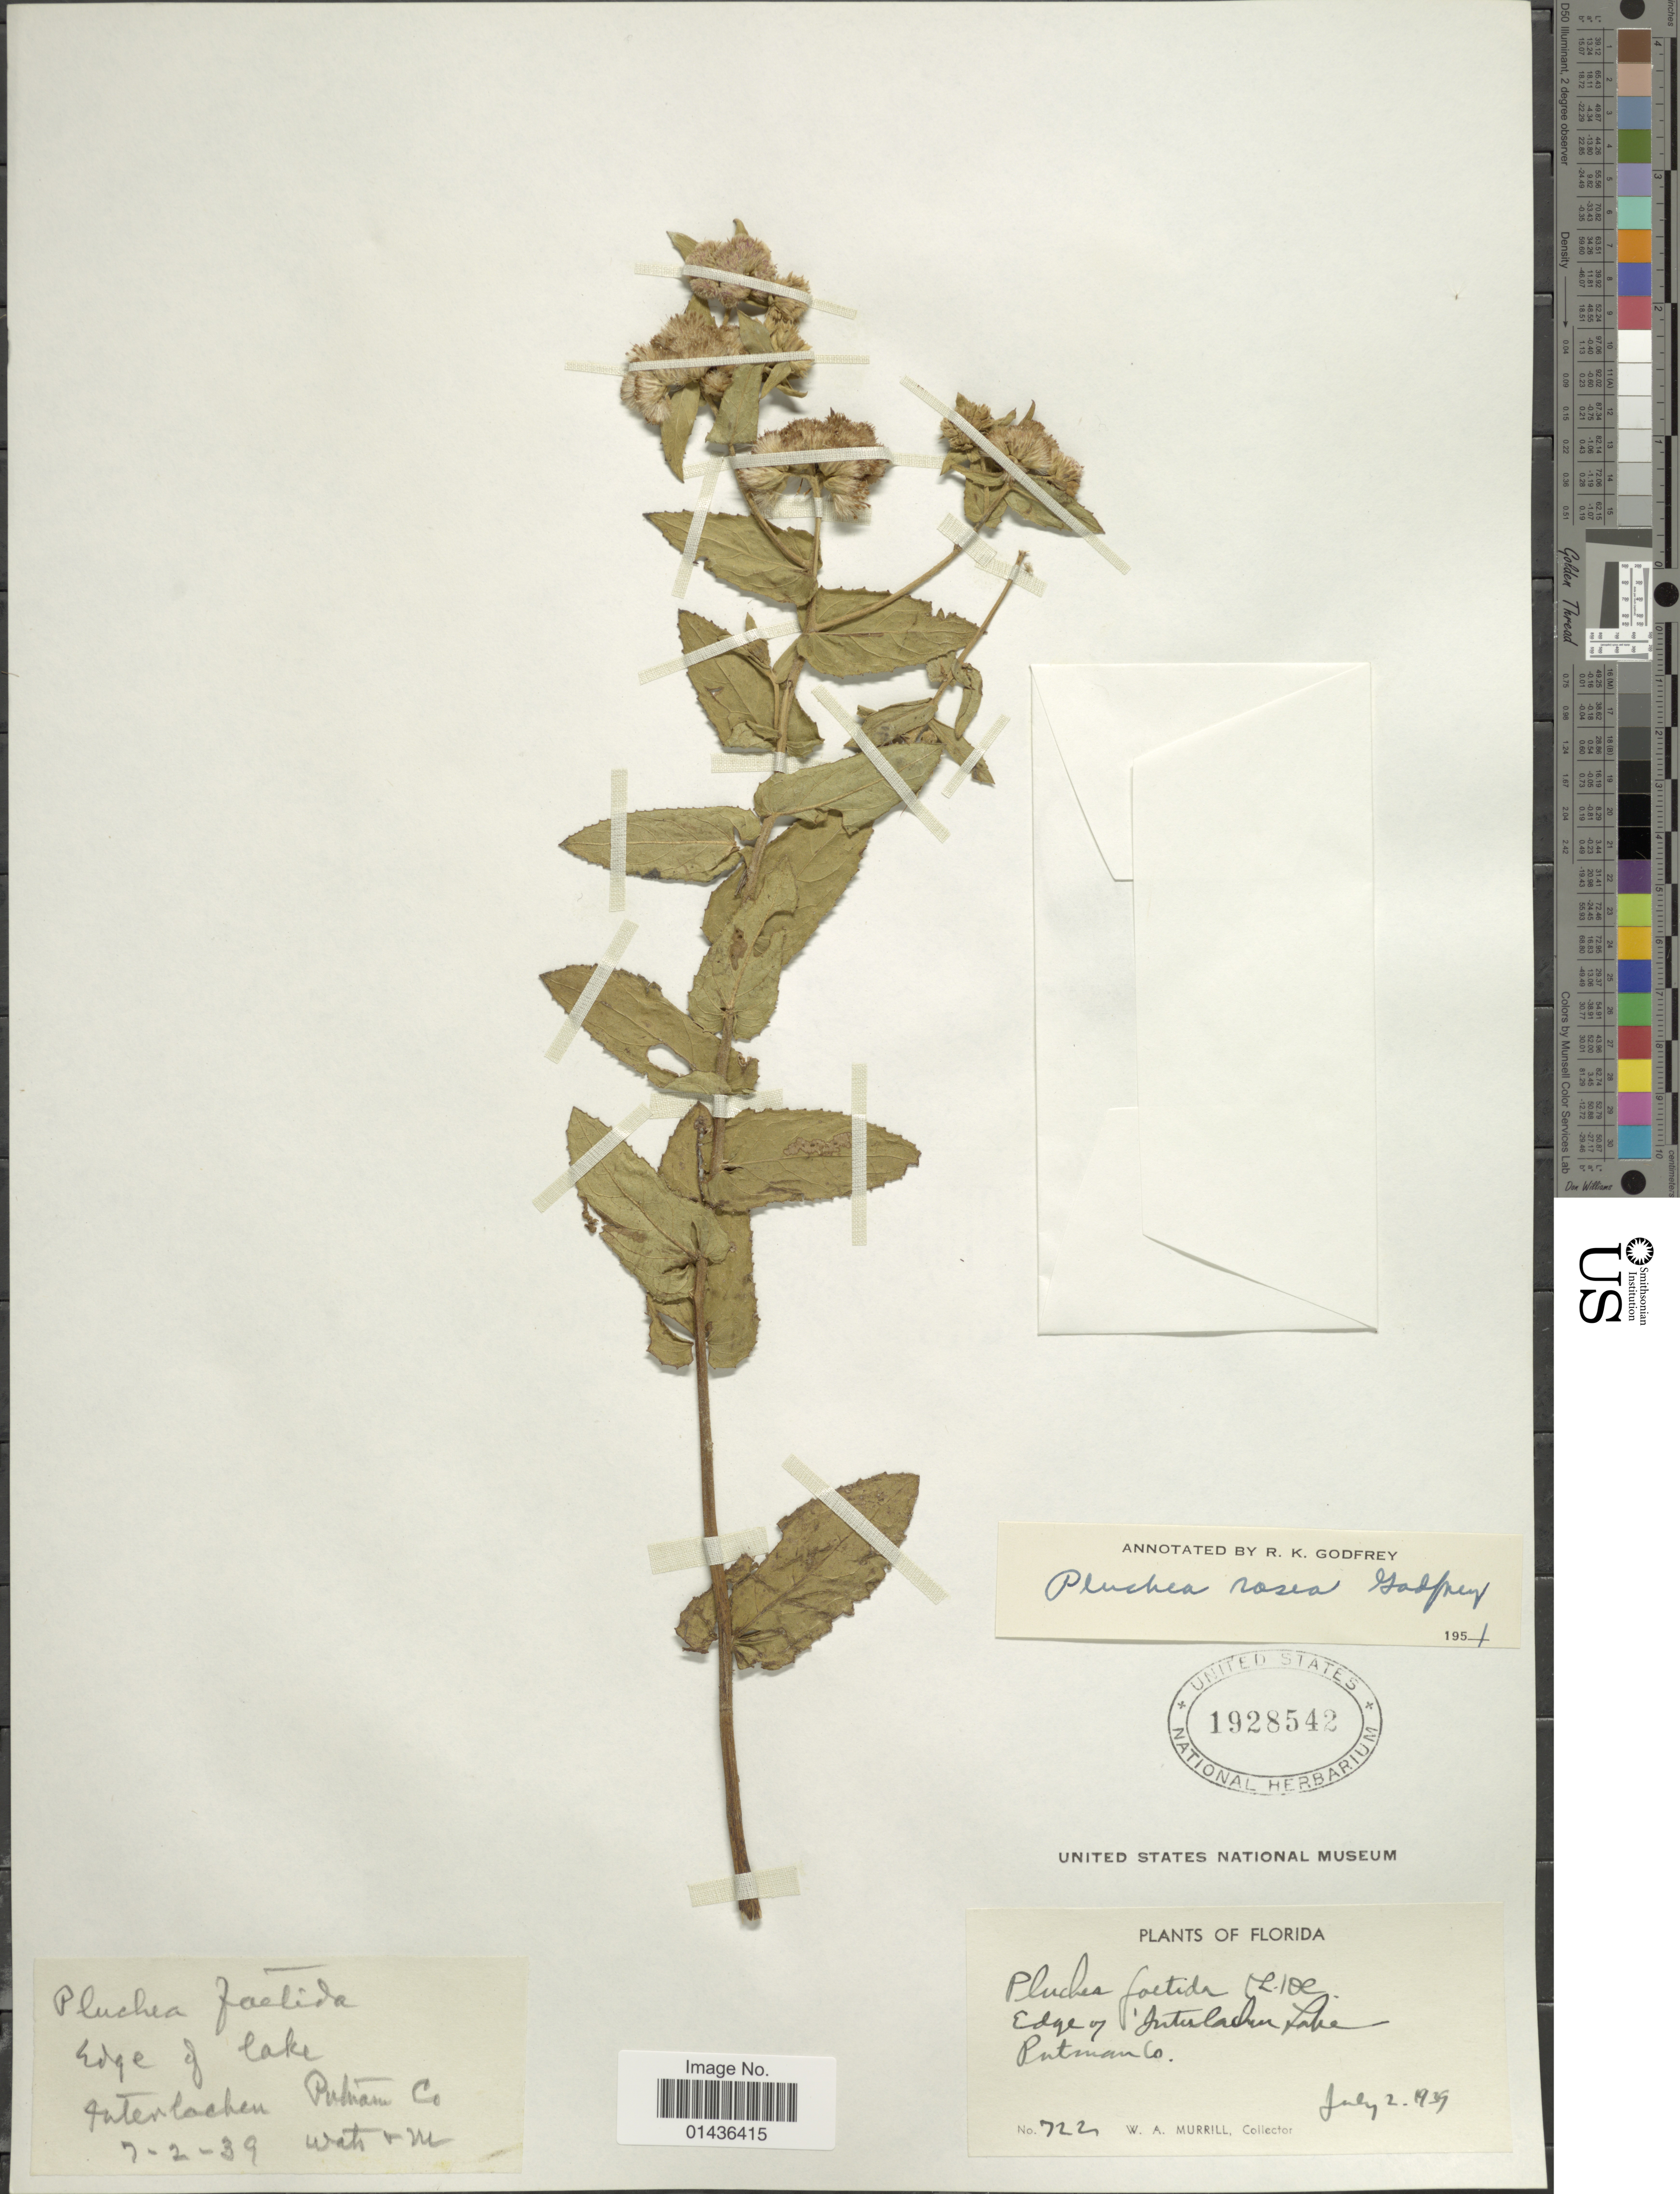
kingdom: Plantae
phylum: Tracheophyta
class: Magnoliopsida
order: Asterales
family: Asteraceae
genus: Pluchea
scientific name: Pluchea rosea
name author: R.K. Godfrey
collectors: W. A. Murrill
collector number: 722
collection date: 1939-07-02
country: United States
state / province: Florida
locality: Edge of Juterlachen Lake, Putman Co.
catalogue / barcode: US 1928542